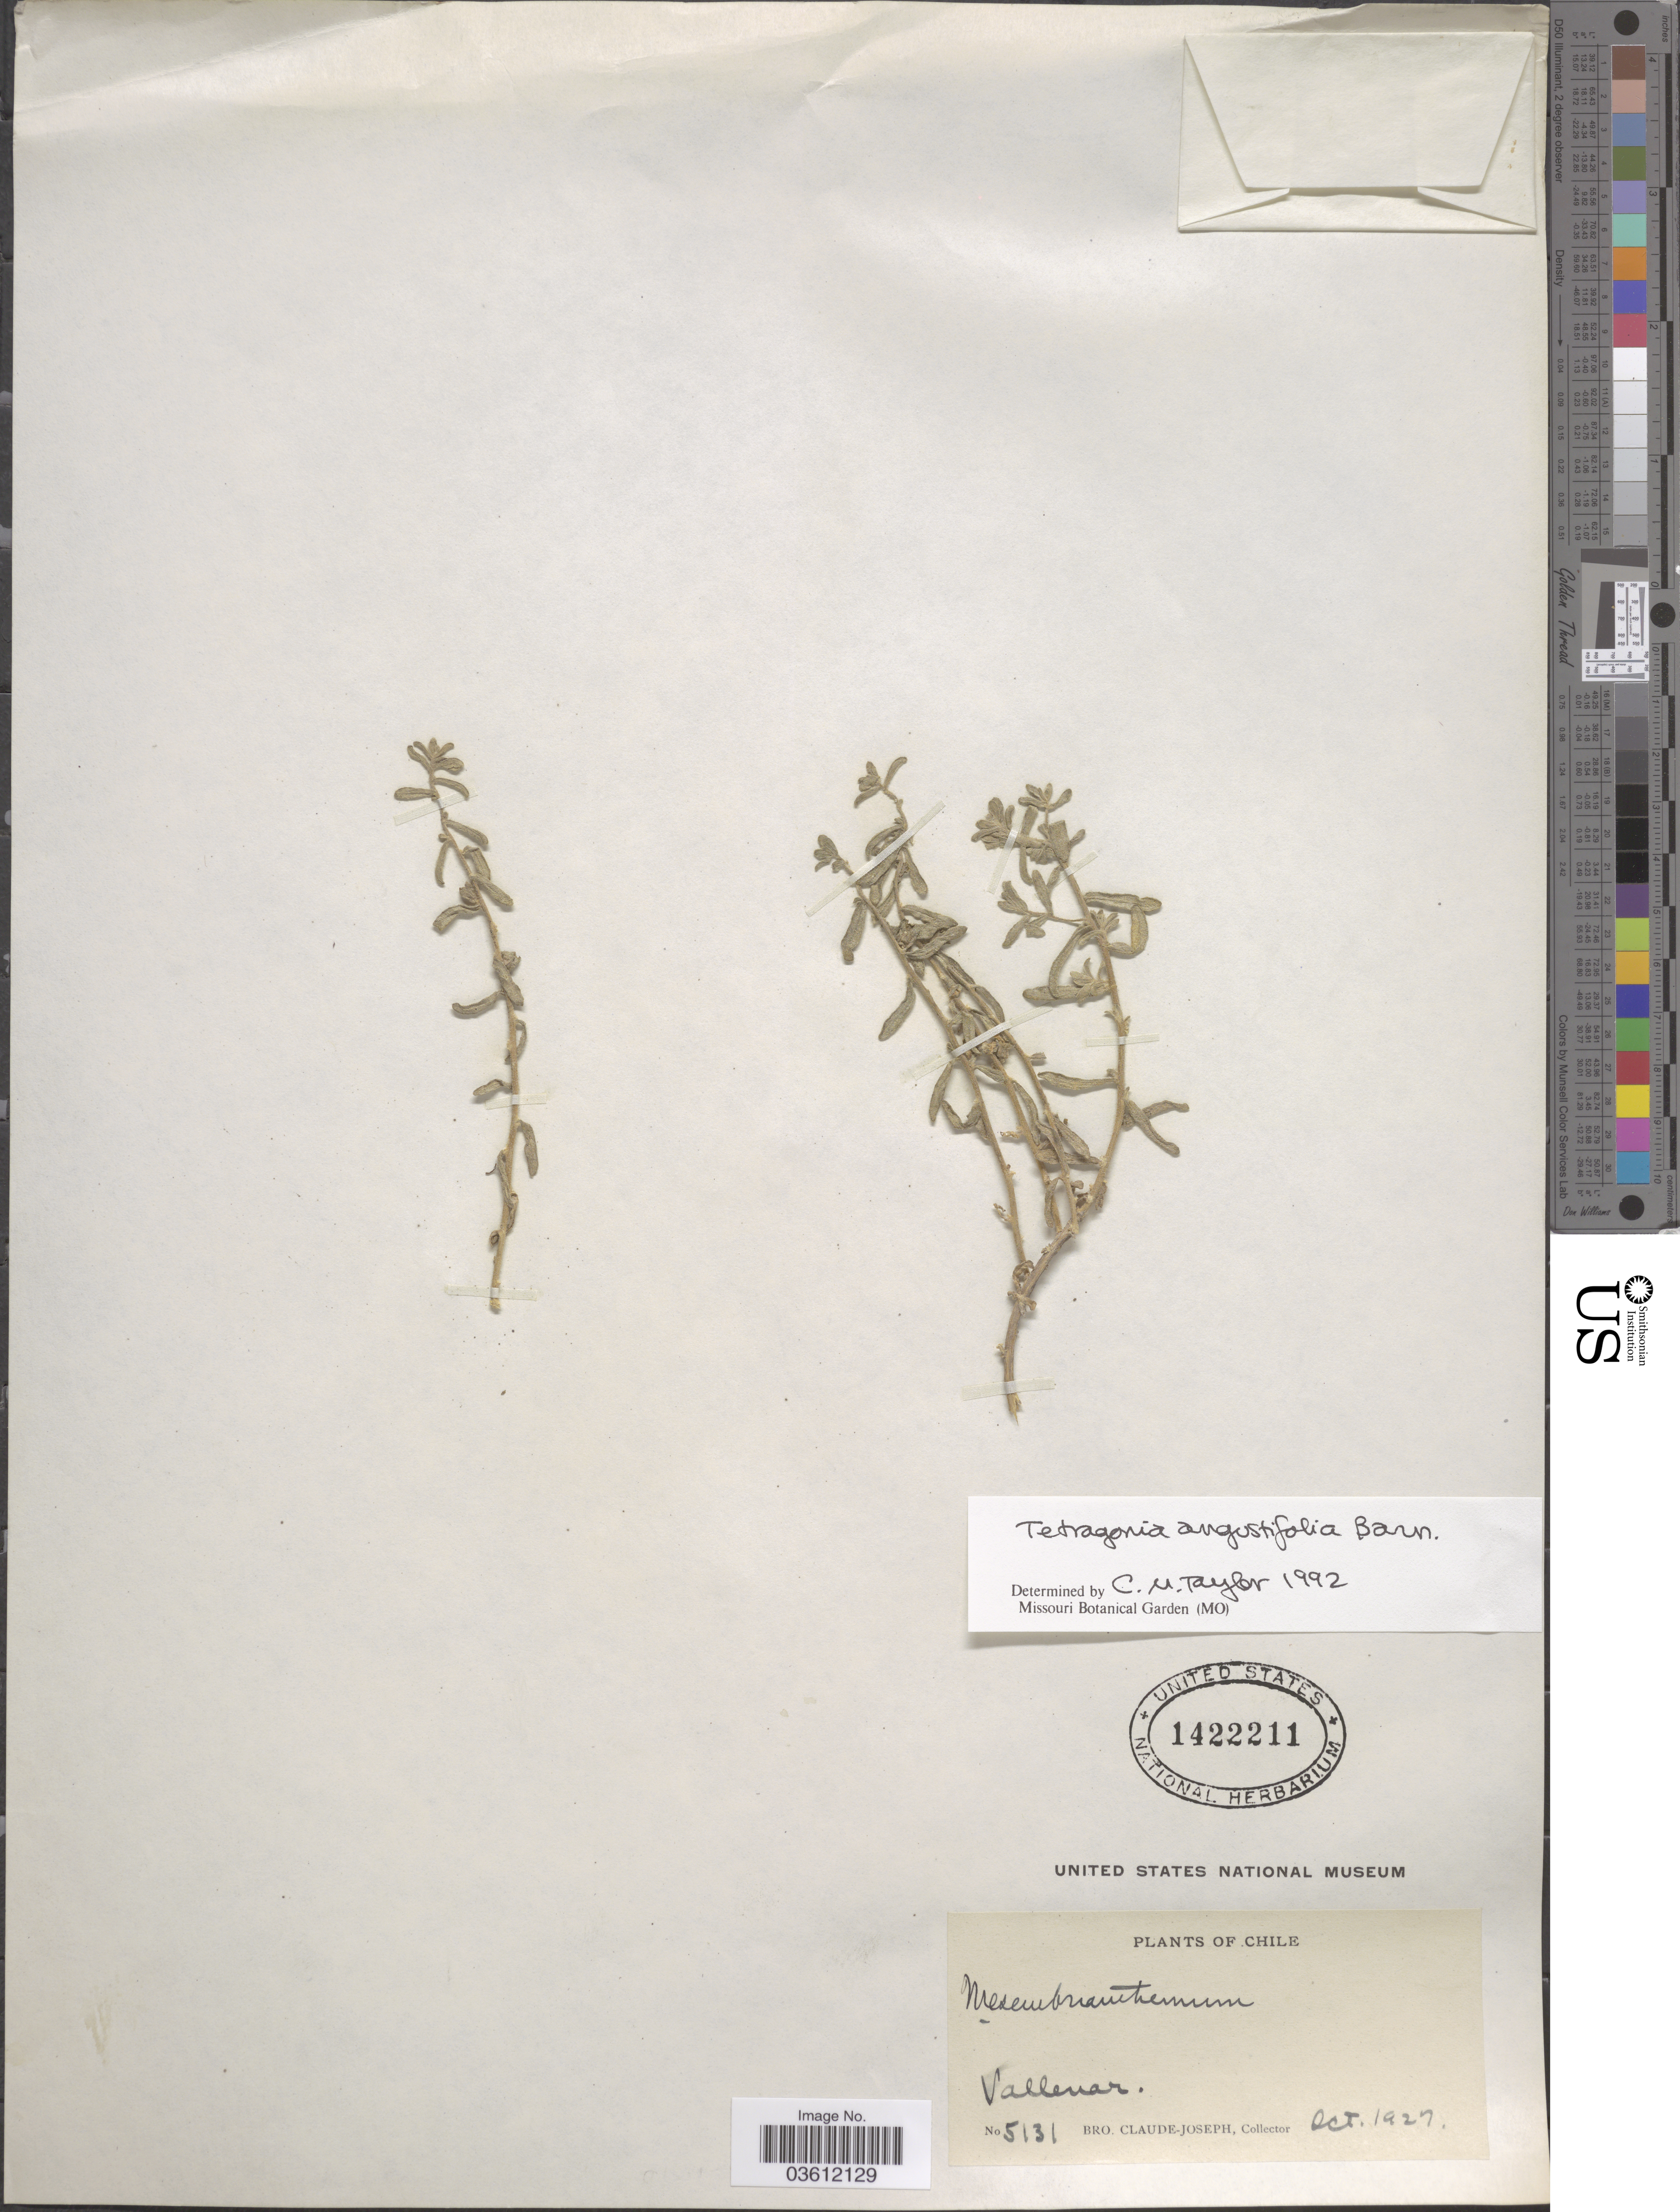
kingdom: Plantae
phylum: Tracheophyta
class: Magnoliopsida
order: Caryophyllales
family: Aizoaceae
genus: Tetragonia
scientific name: Tetragonia angustifolia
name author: Barnéoud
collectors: Bro. Claude-Joseph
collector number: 5131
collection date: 1927-10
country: Chile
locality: Vallenar.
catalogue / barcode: US 1422211